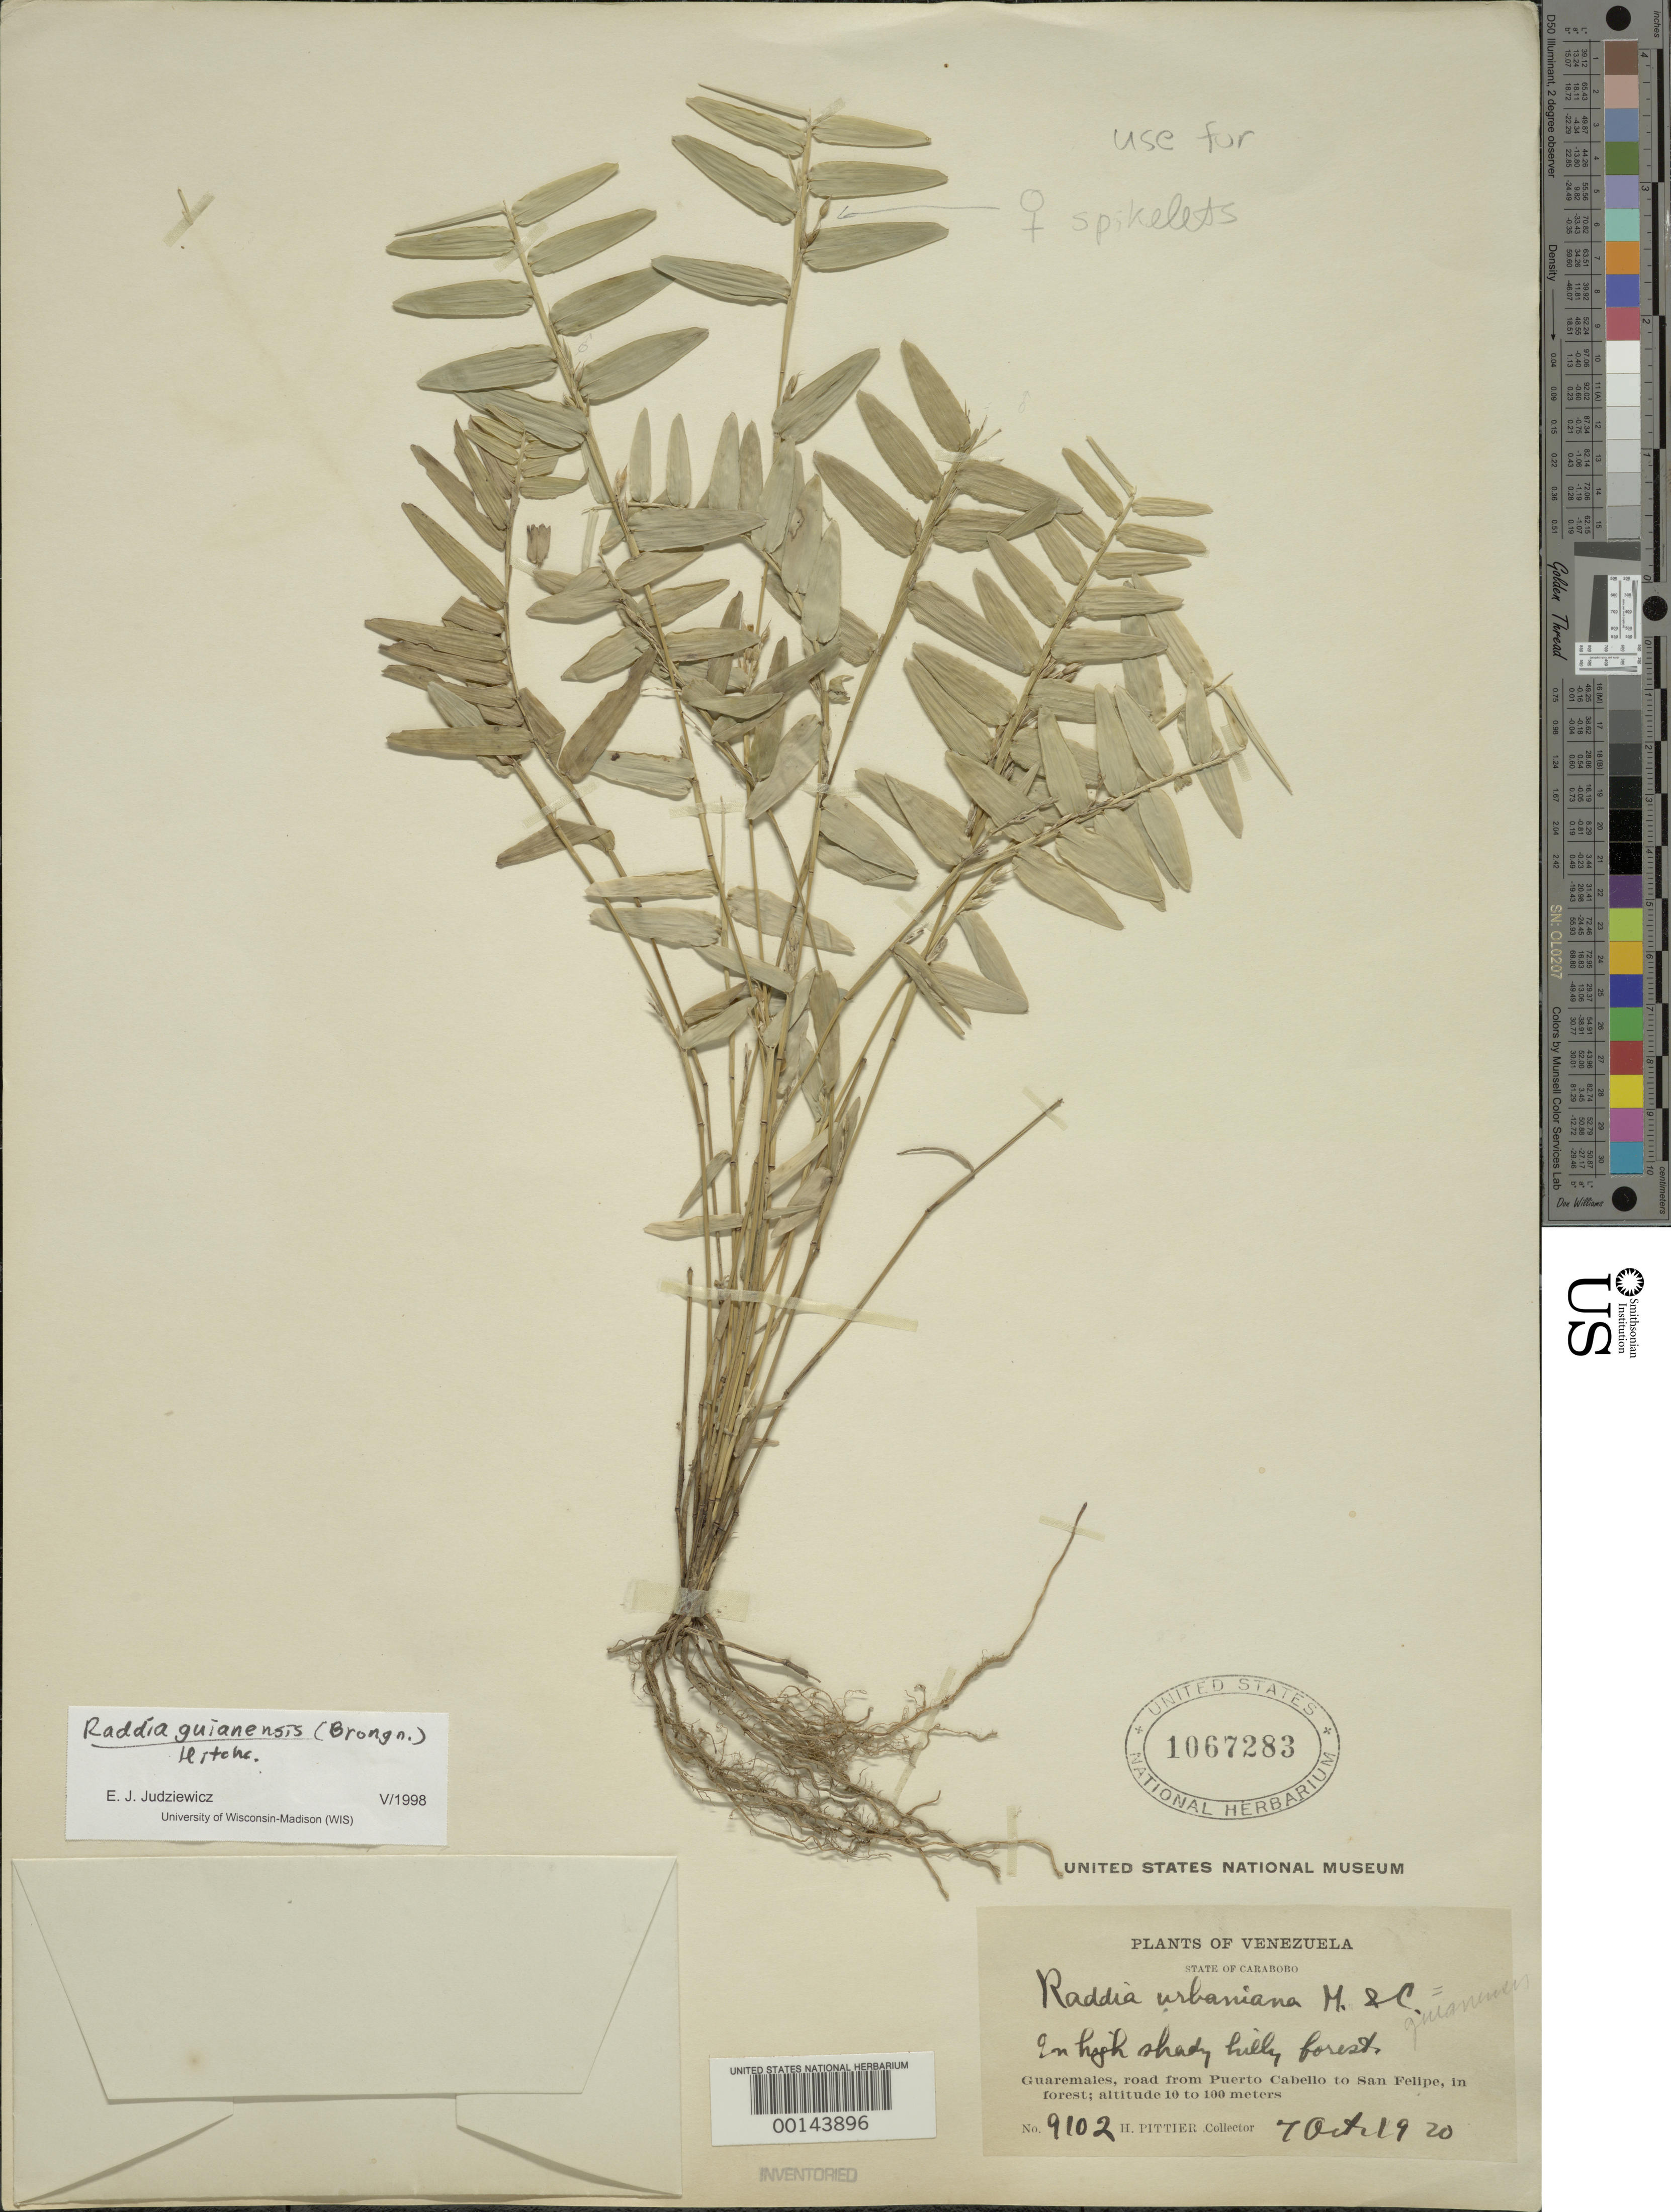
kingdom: Plantae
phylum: Tracheophyta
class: Liliopsida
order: Poales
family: Poaceae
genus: Raddia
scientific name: Raddia guianensis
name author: (Brongn.) Hitchc.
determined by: Judziewicz, E. J.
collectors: H. F. Pittier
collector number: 9102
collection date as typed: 07 Oct 1920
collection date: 1920-10-07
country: Venezuela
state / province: Carabobo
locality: Guaremales, puerto bacello/san felipe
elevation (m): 10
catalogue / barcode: US 1067283